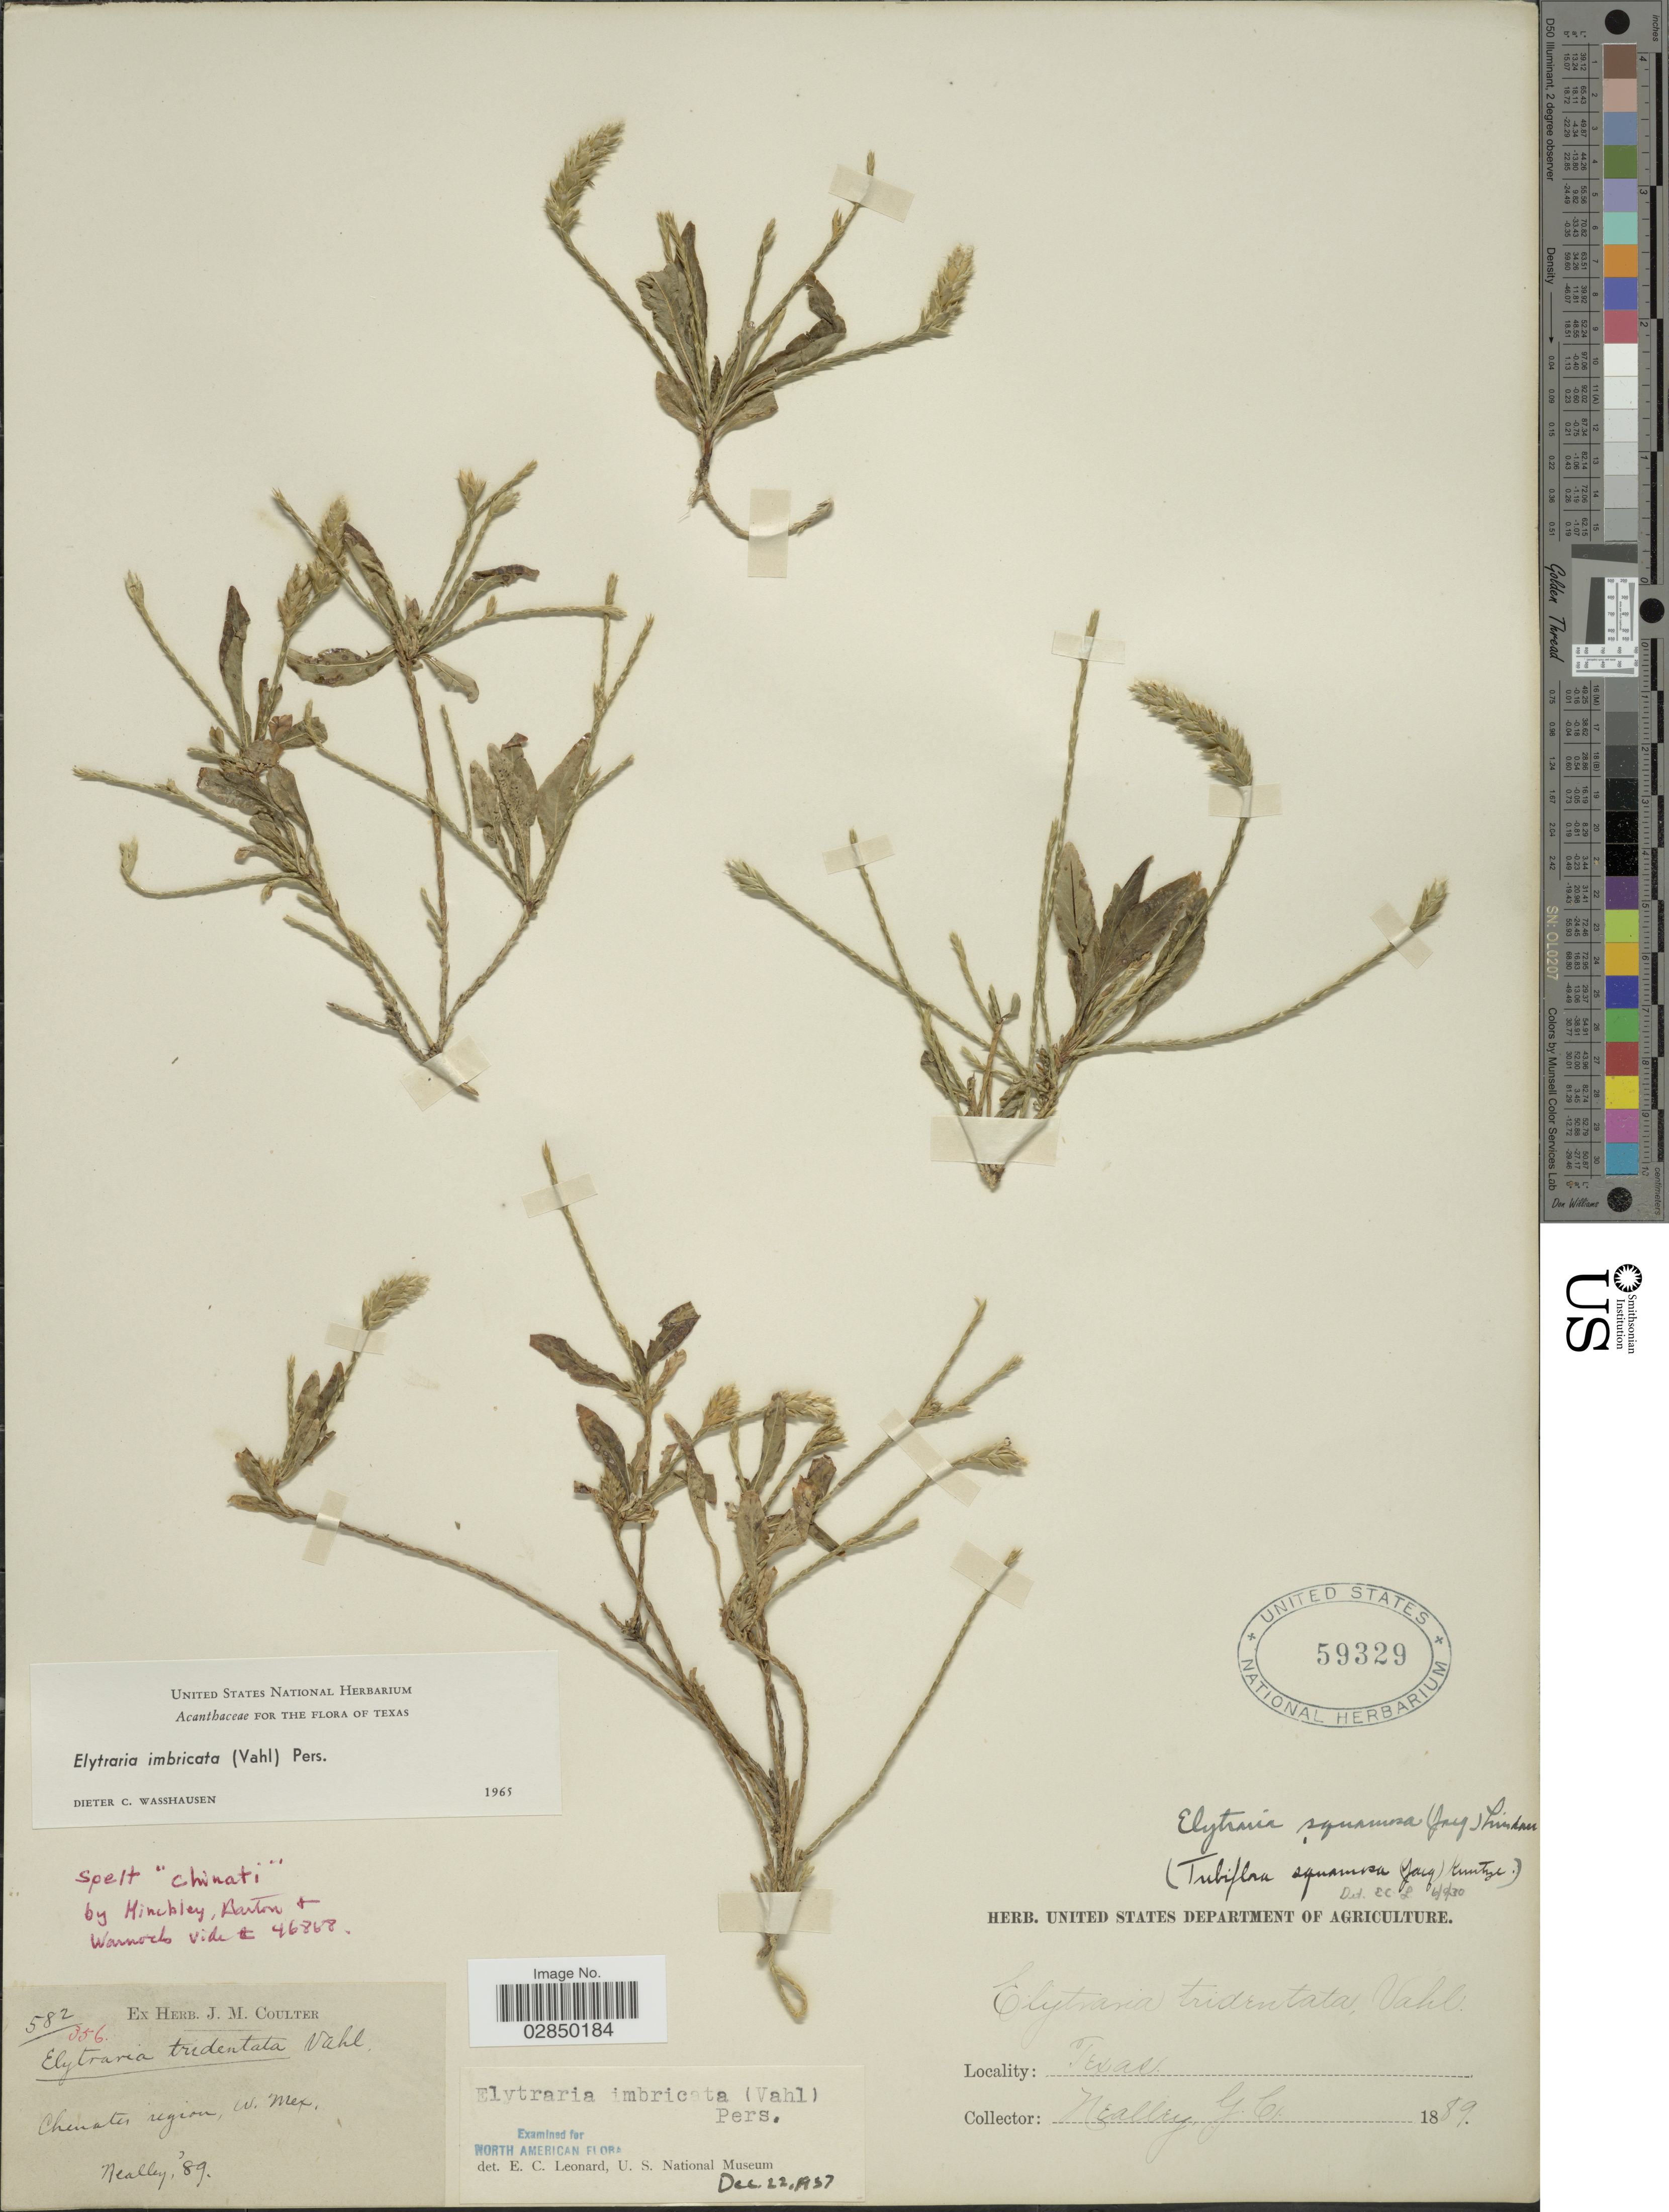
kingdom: Plantae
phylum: Tracheophyta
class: Magnoliopsida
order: Lamiales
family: Acanthaceae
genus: Elytraria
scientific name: Elytraria imbricata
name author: (Vahl) Pers.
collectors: G. C. Nealley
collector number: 582/356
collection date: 1889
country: United States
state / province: Texas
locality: Chenates region, W. Mex.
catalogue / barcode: US 59329